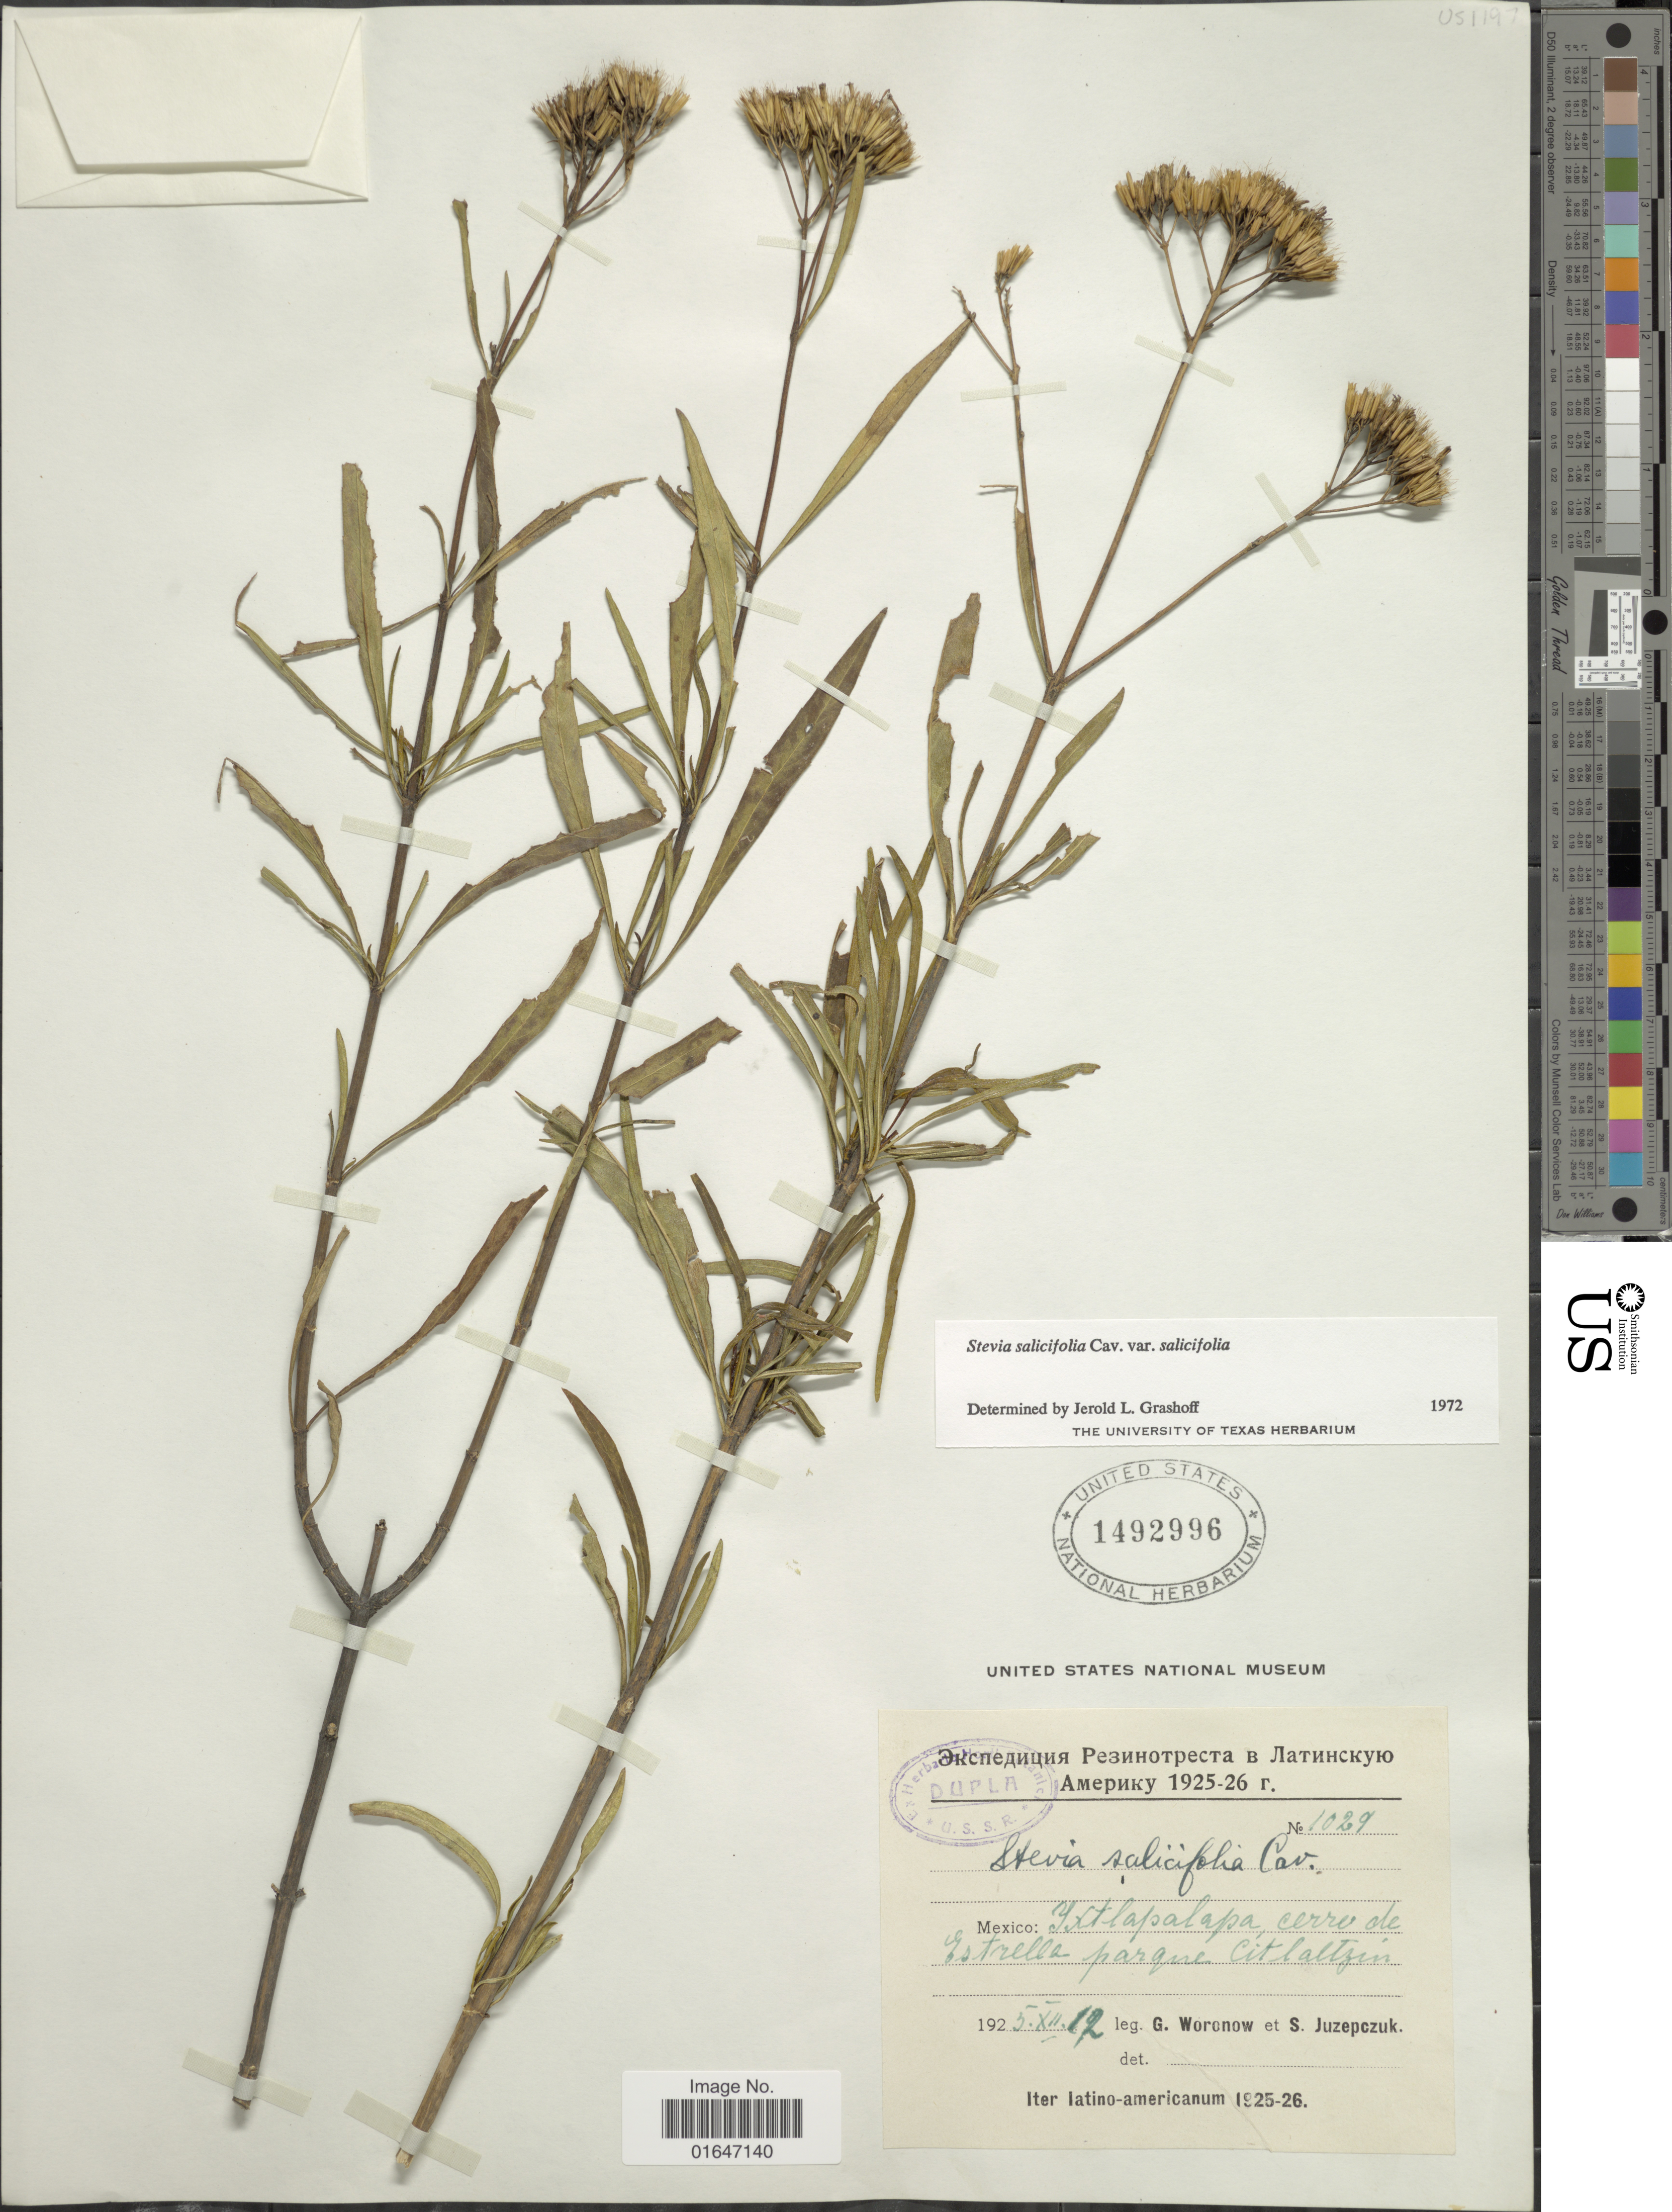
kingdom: Plantae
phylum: Tracheophyta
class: Magnoliopsida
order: Asterales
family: Asteraceae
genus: Stevia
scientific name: Stevia salicifolia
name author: Cav.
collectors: G. Woronow & S. V. Juzepczuk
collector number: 1029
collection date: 1925-12-12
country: Mexico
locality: Ixtlapalapa, cerro de Estrella parque Citlatzin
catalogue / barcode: US 1492996